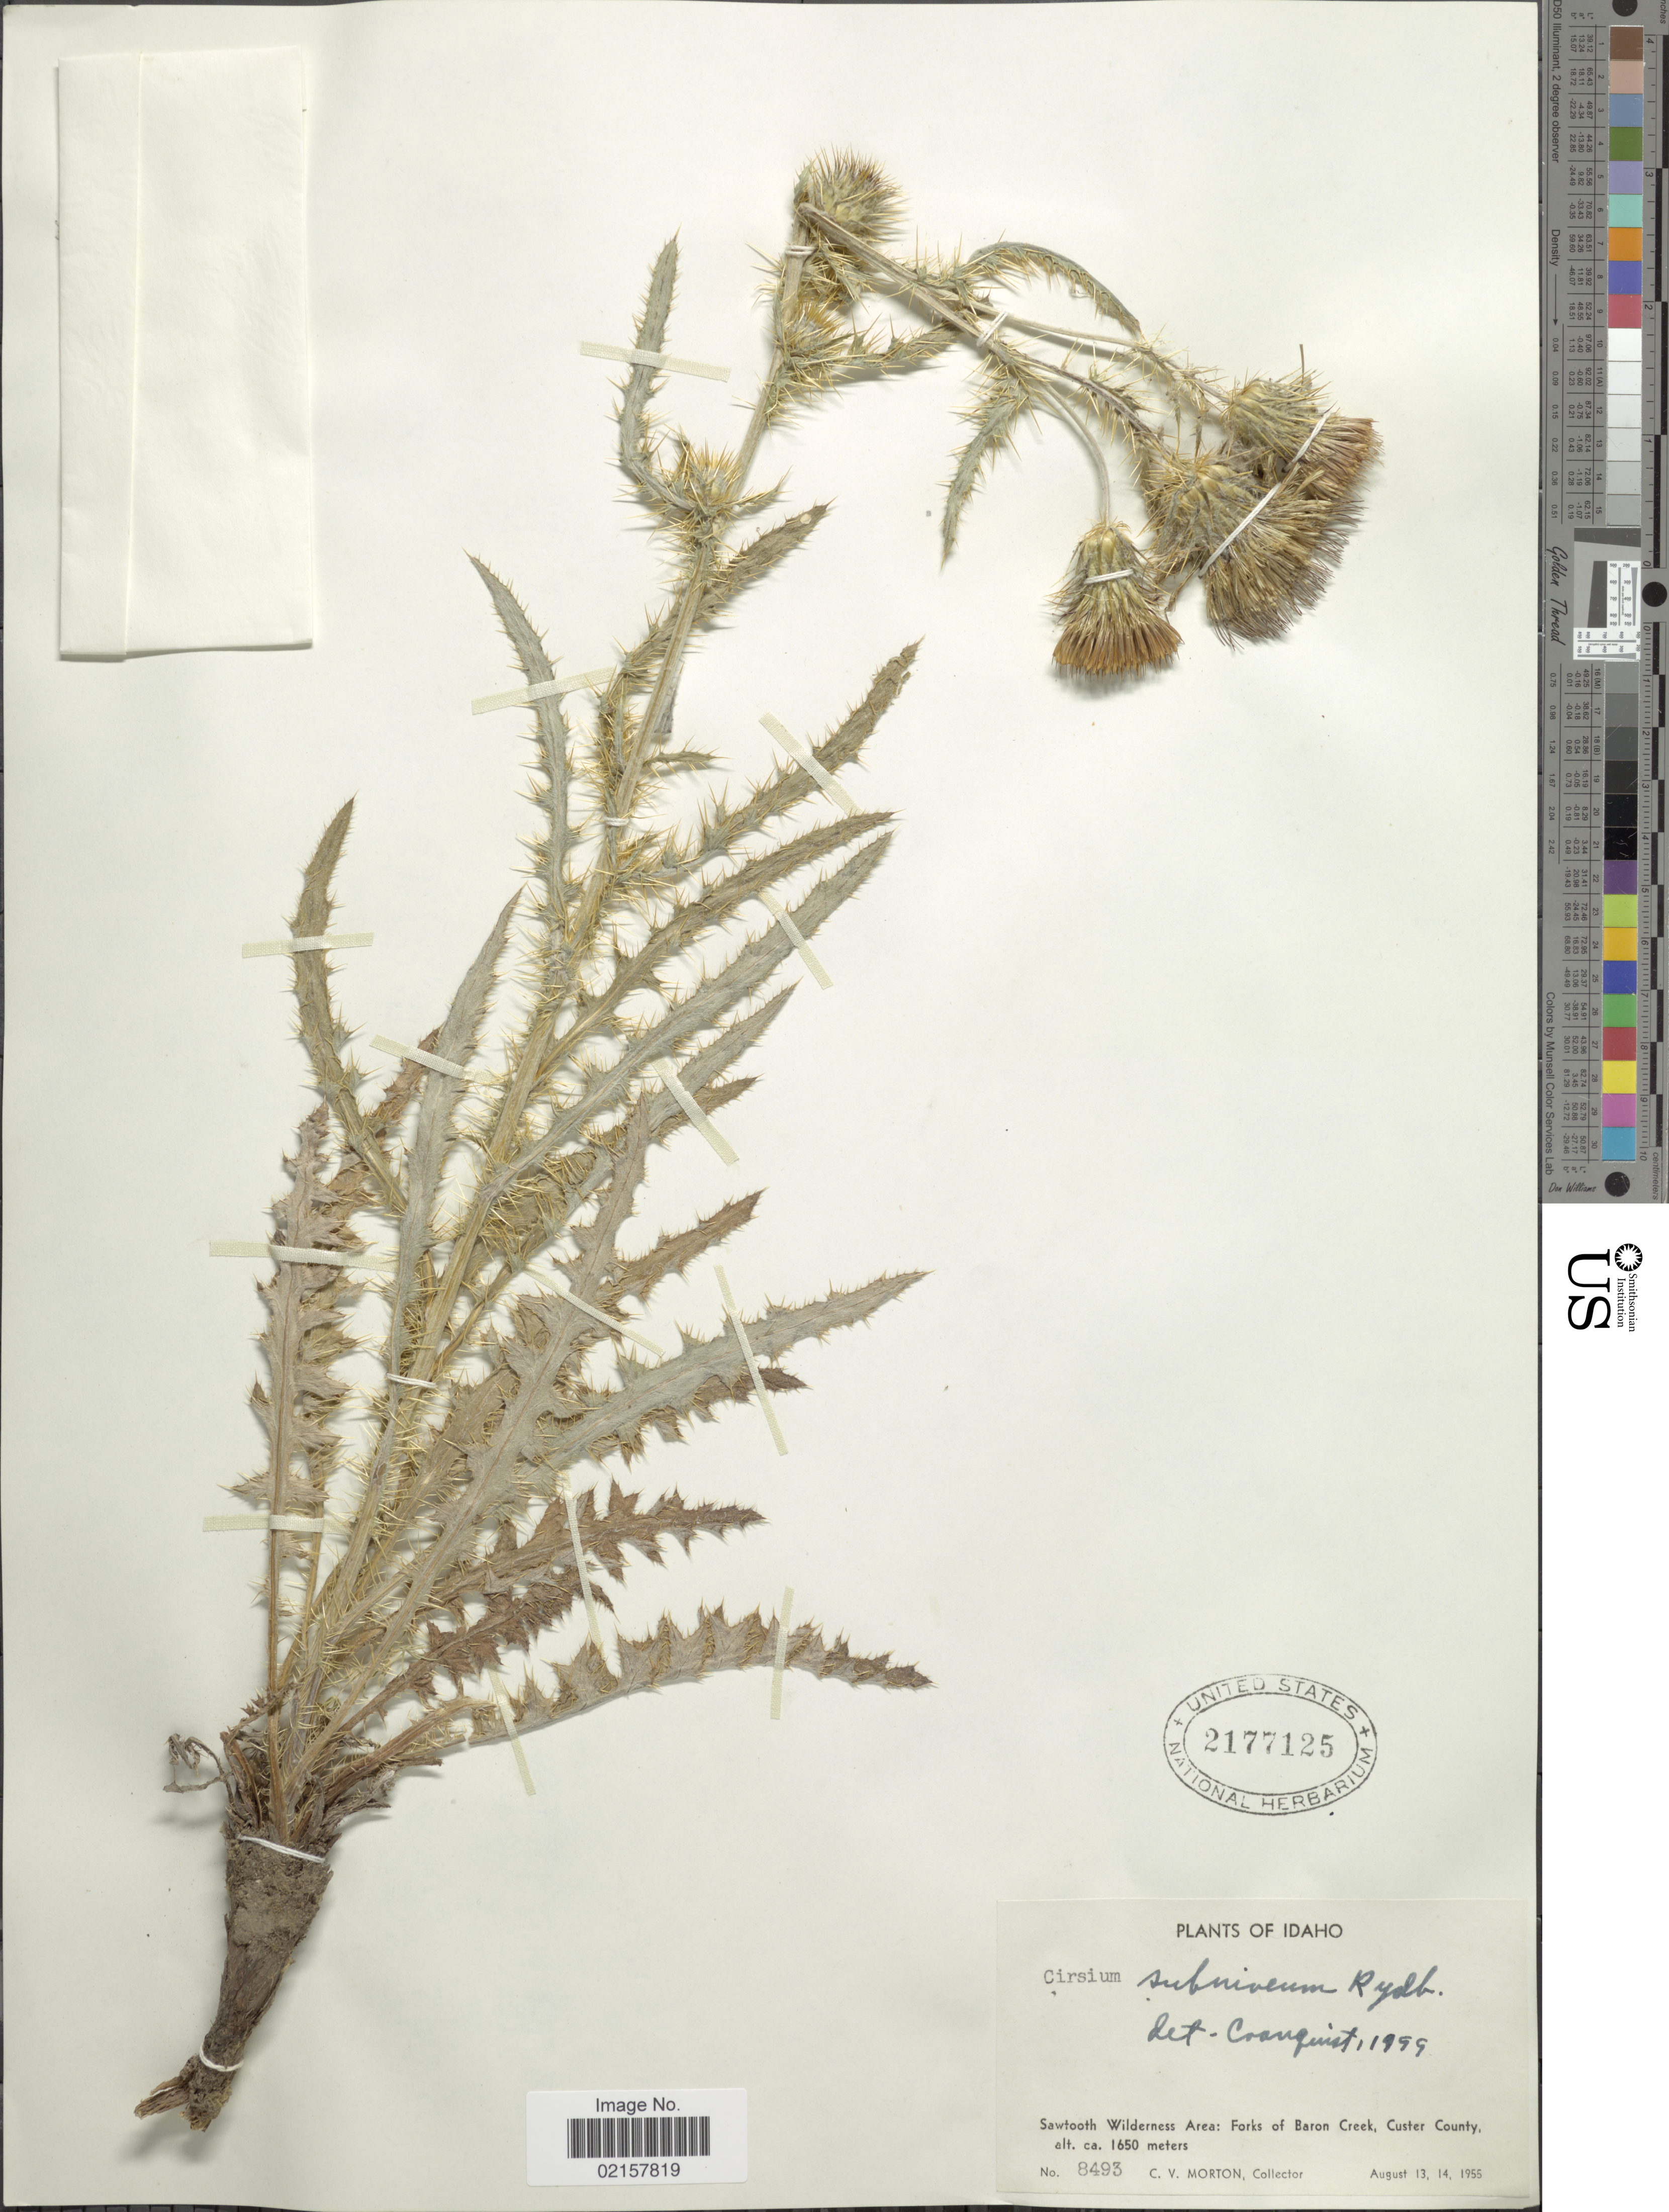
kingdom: Plantae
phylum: Tracheophyta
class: Magnoliopsida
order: Asterales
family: Asteraceae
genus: Cirsium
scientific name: Cirsium subniveum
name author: Rydb.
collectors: C. V. Morton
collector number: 8493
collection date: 1955-08-13/1955-08-14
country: United States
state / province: Idaho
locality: Sawtooth Wilderness Area: Forks of Baron Creek, Custer County.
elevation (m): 1650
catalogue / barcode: US 2177125